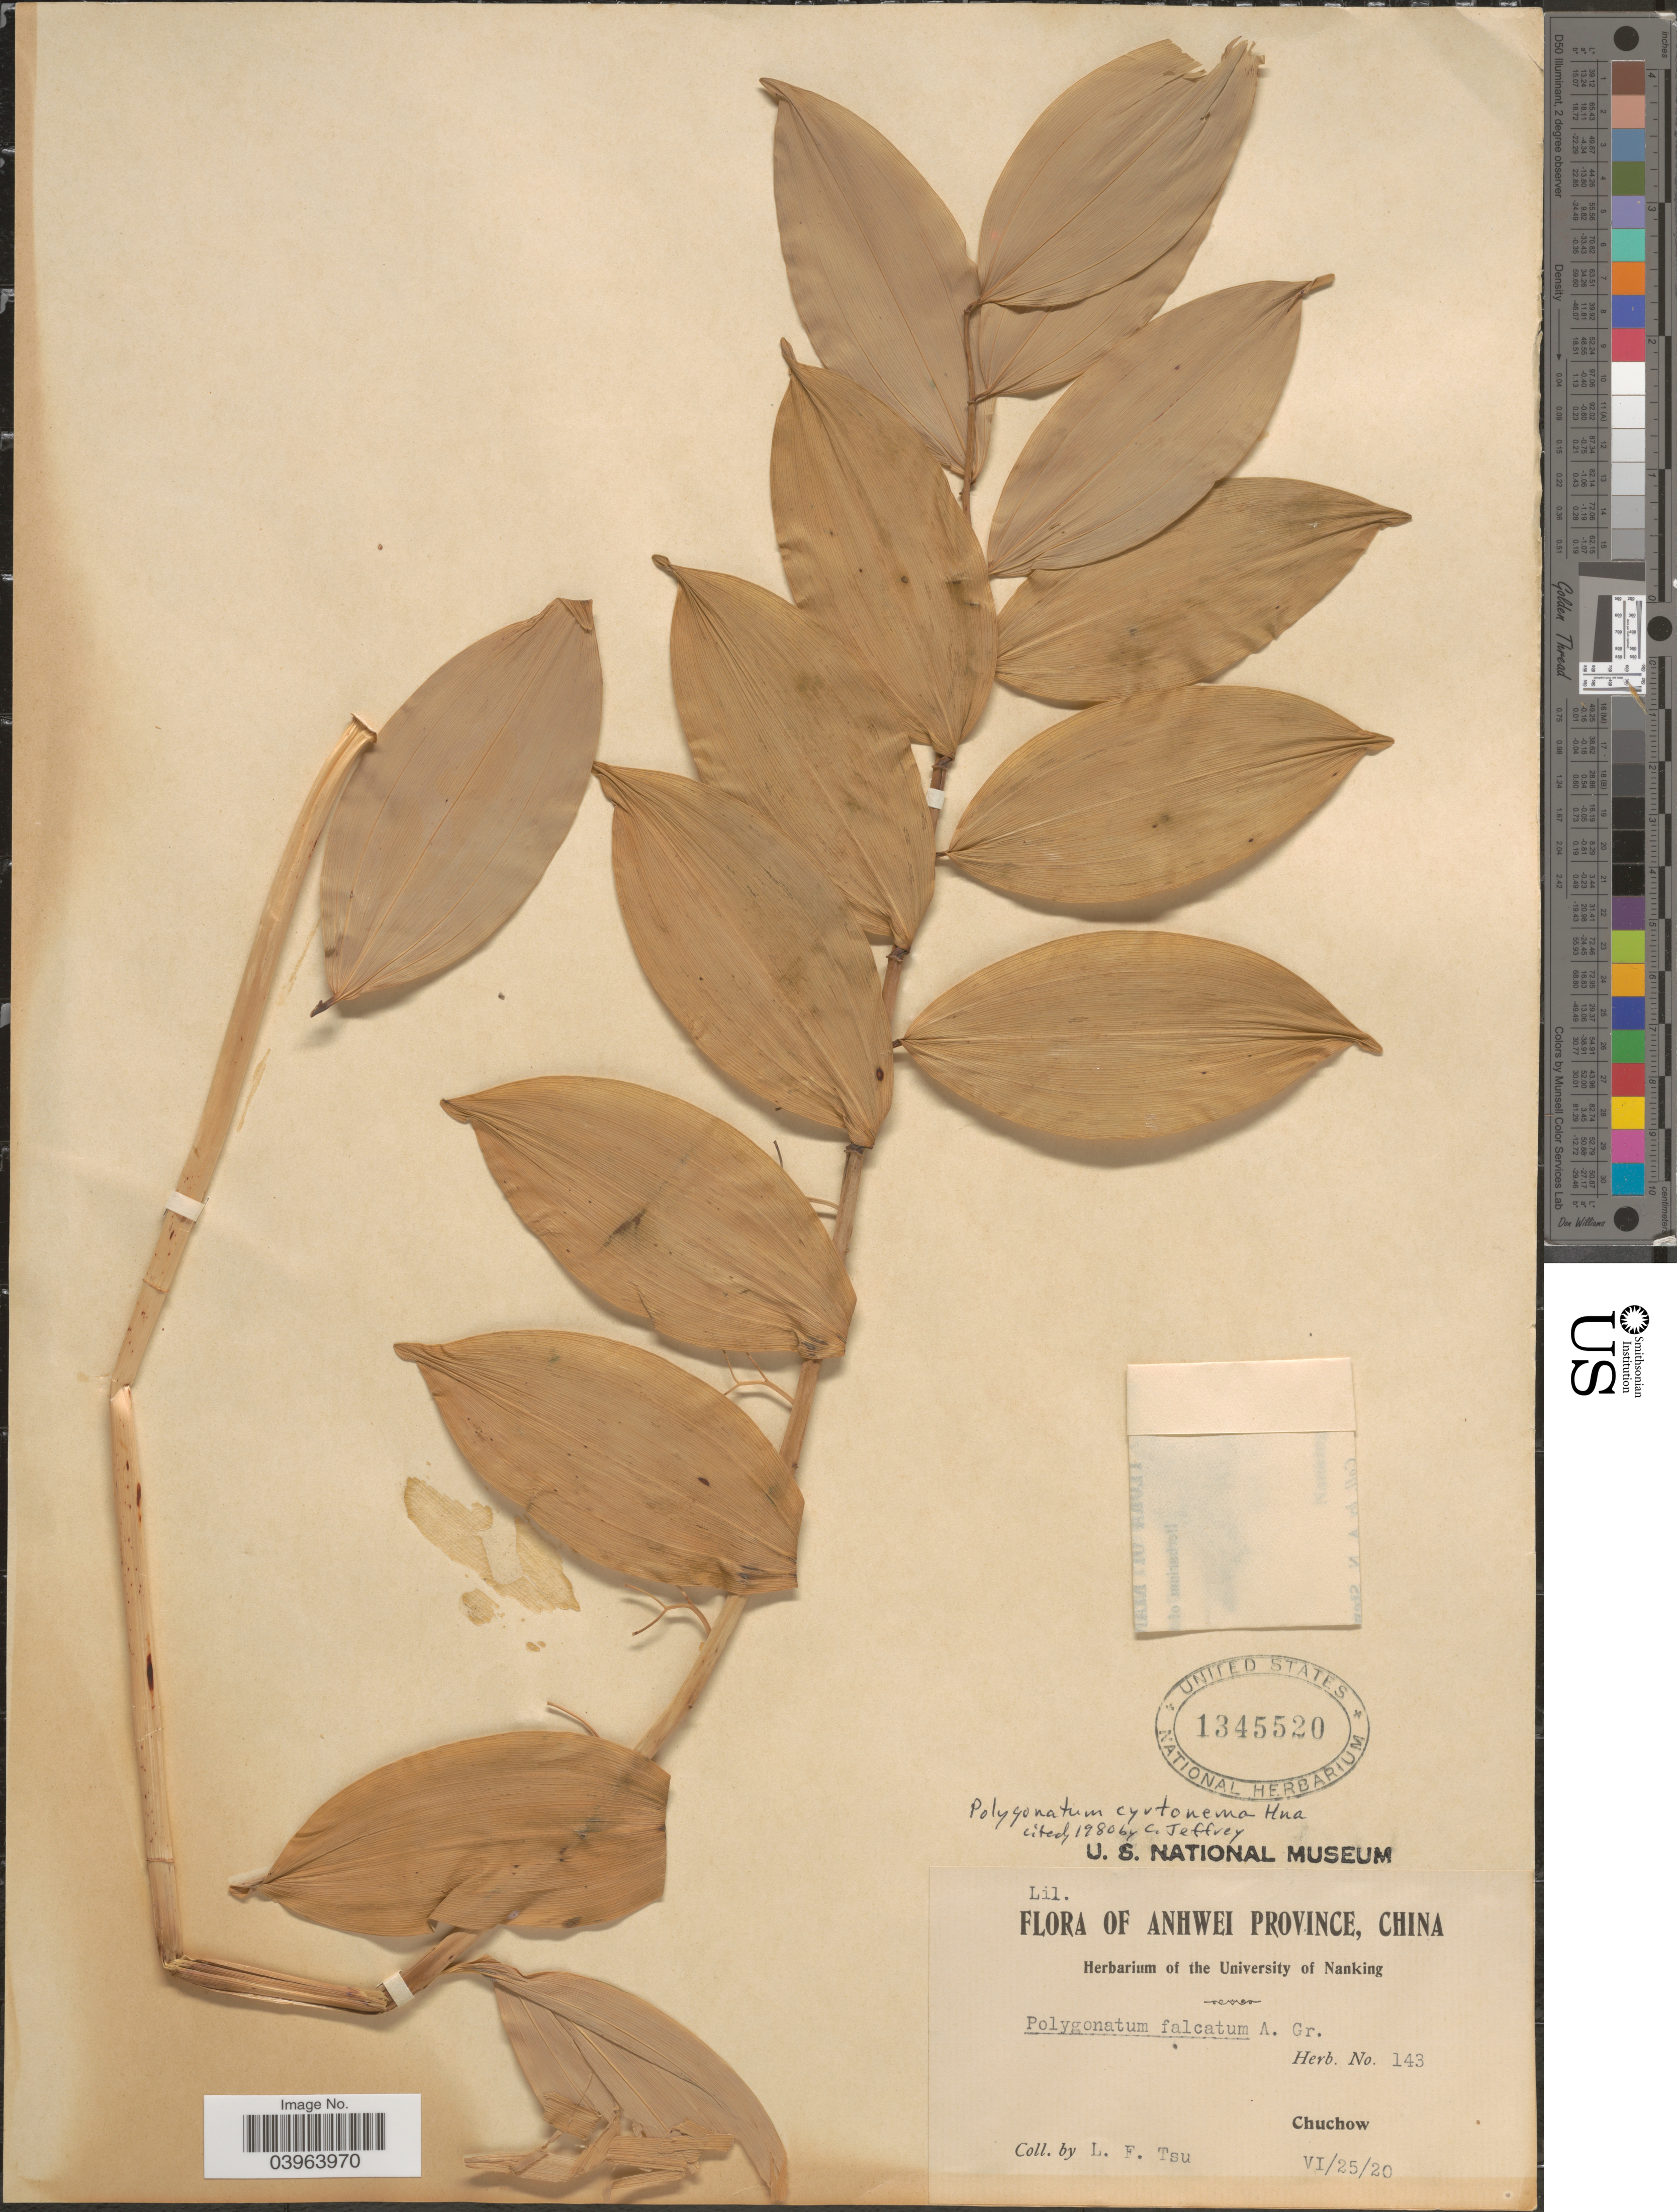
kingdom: Plantae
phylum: Tracheophyta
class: Liliopsida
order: Asparagales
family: Asparagaceae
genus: Polygonatum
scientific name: Polygonatum cyrtonema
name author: Hua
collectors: L. Tsu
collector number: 143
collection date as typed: Transcribed d/m/y: 25/6/20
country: China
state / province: Anhui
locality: Anhwei Province. Chuchow.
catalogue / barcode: US 1345520